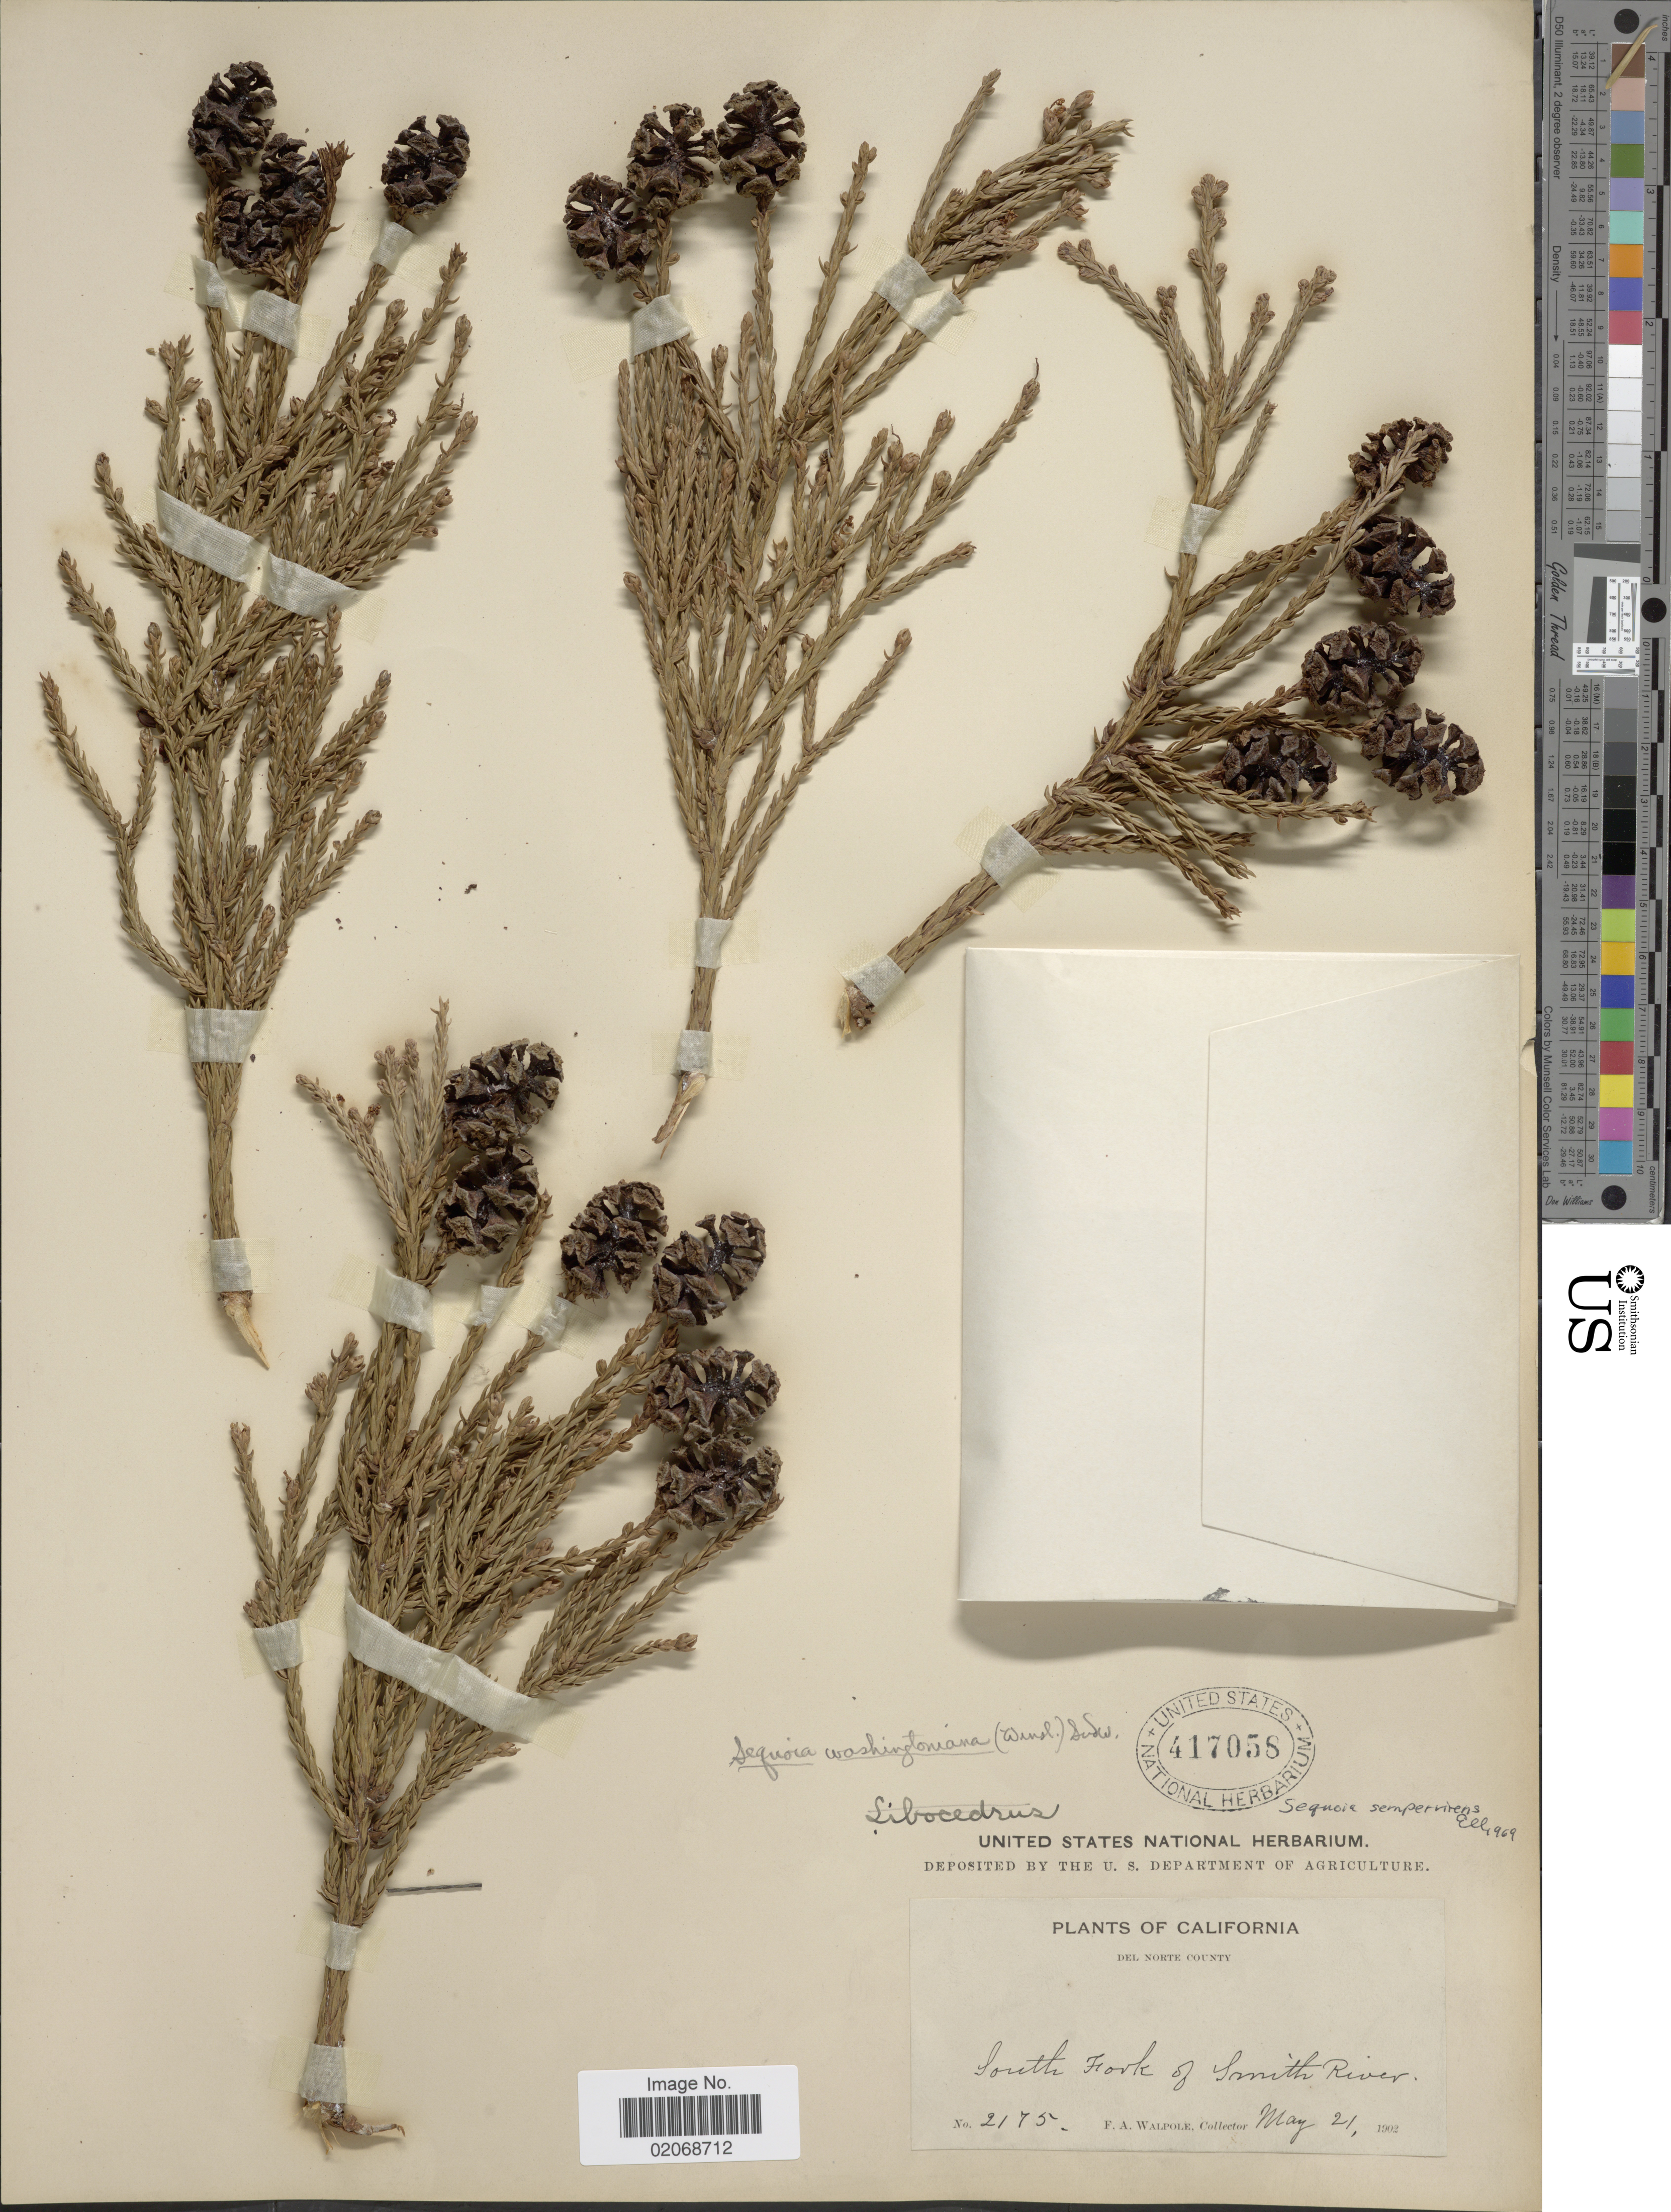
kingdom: Plantae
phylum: Tracheophyta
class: Pinopsida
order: Pinales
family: Cupressaceae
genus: Sequoia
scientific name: Sequoia sempervirens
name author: (D. Don) Endl.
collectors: F. Walpole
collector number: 2175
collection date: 1902-05-21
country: United States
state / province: California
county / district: Del Norte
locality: Del Norte County. South Fork of Smith River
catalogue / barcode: US 417058